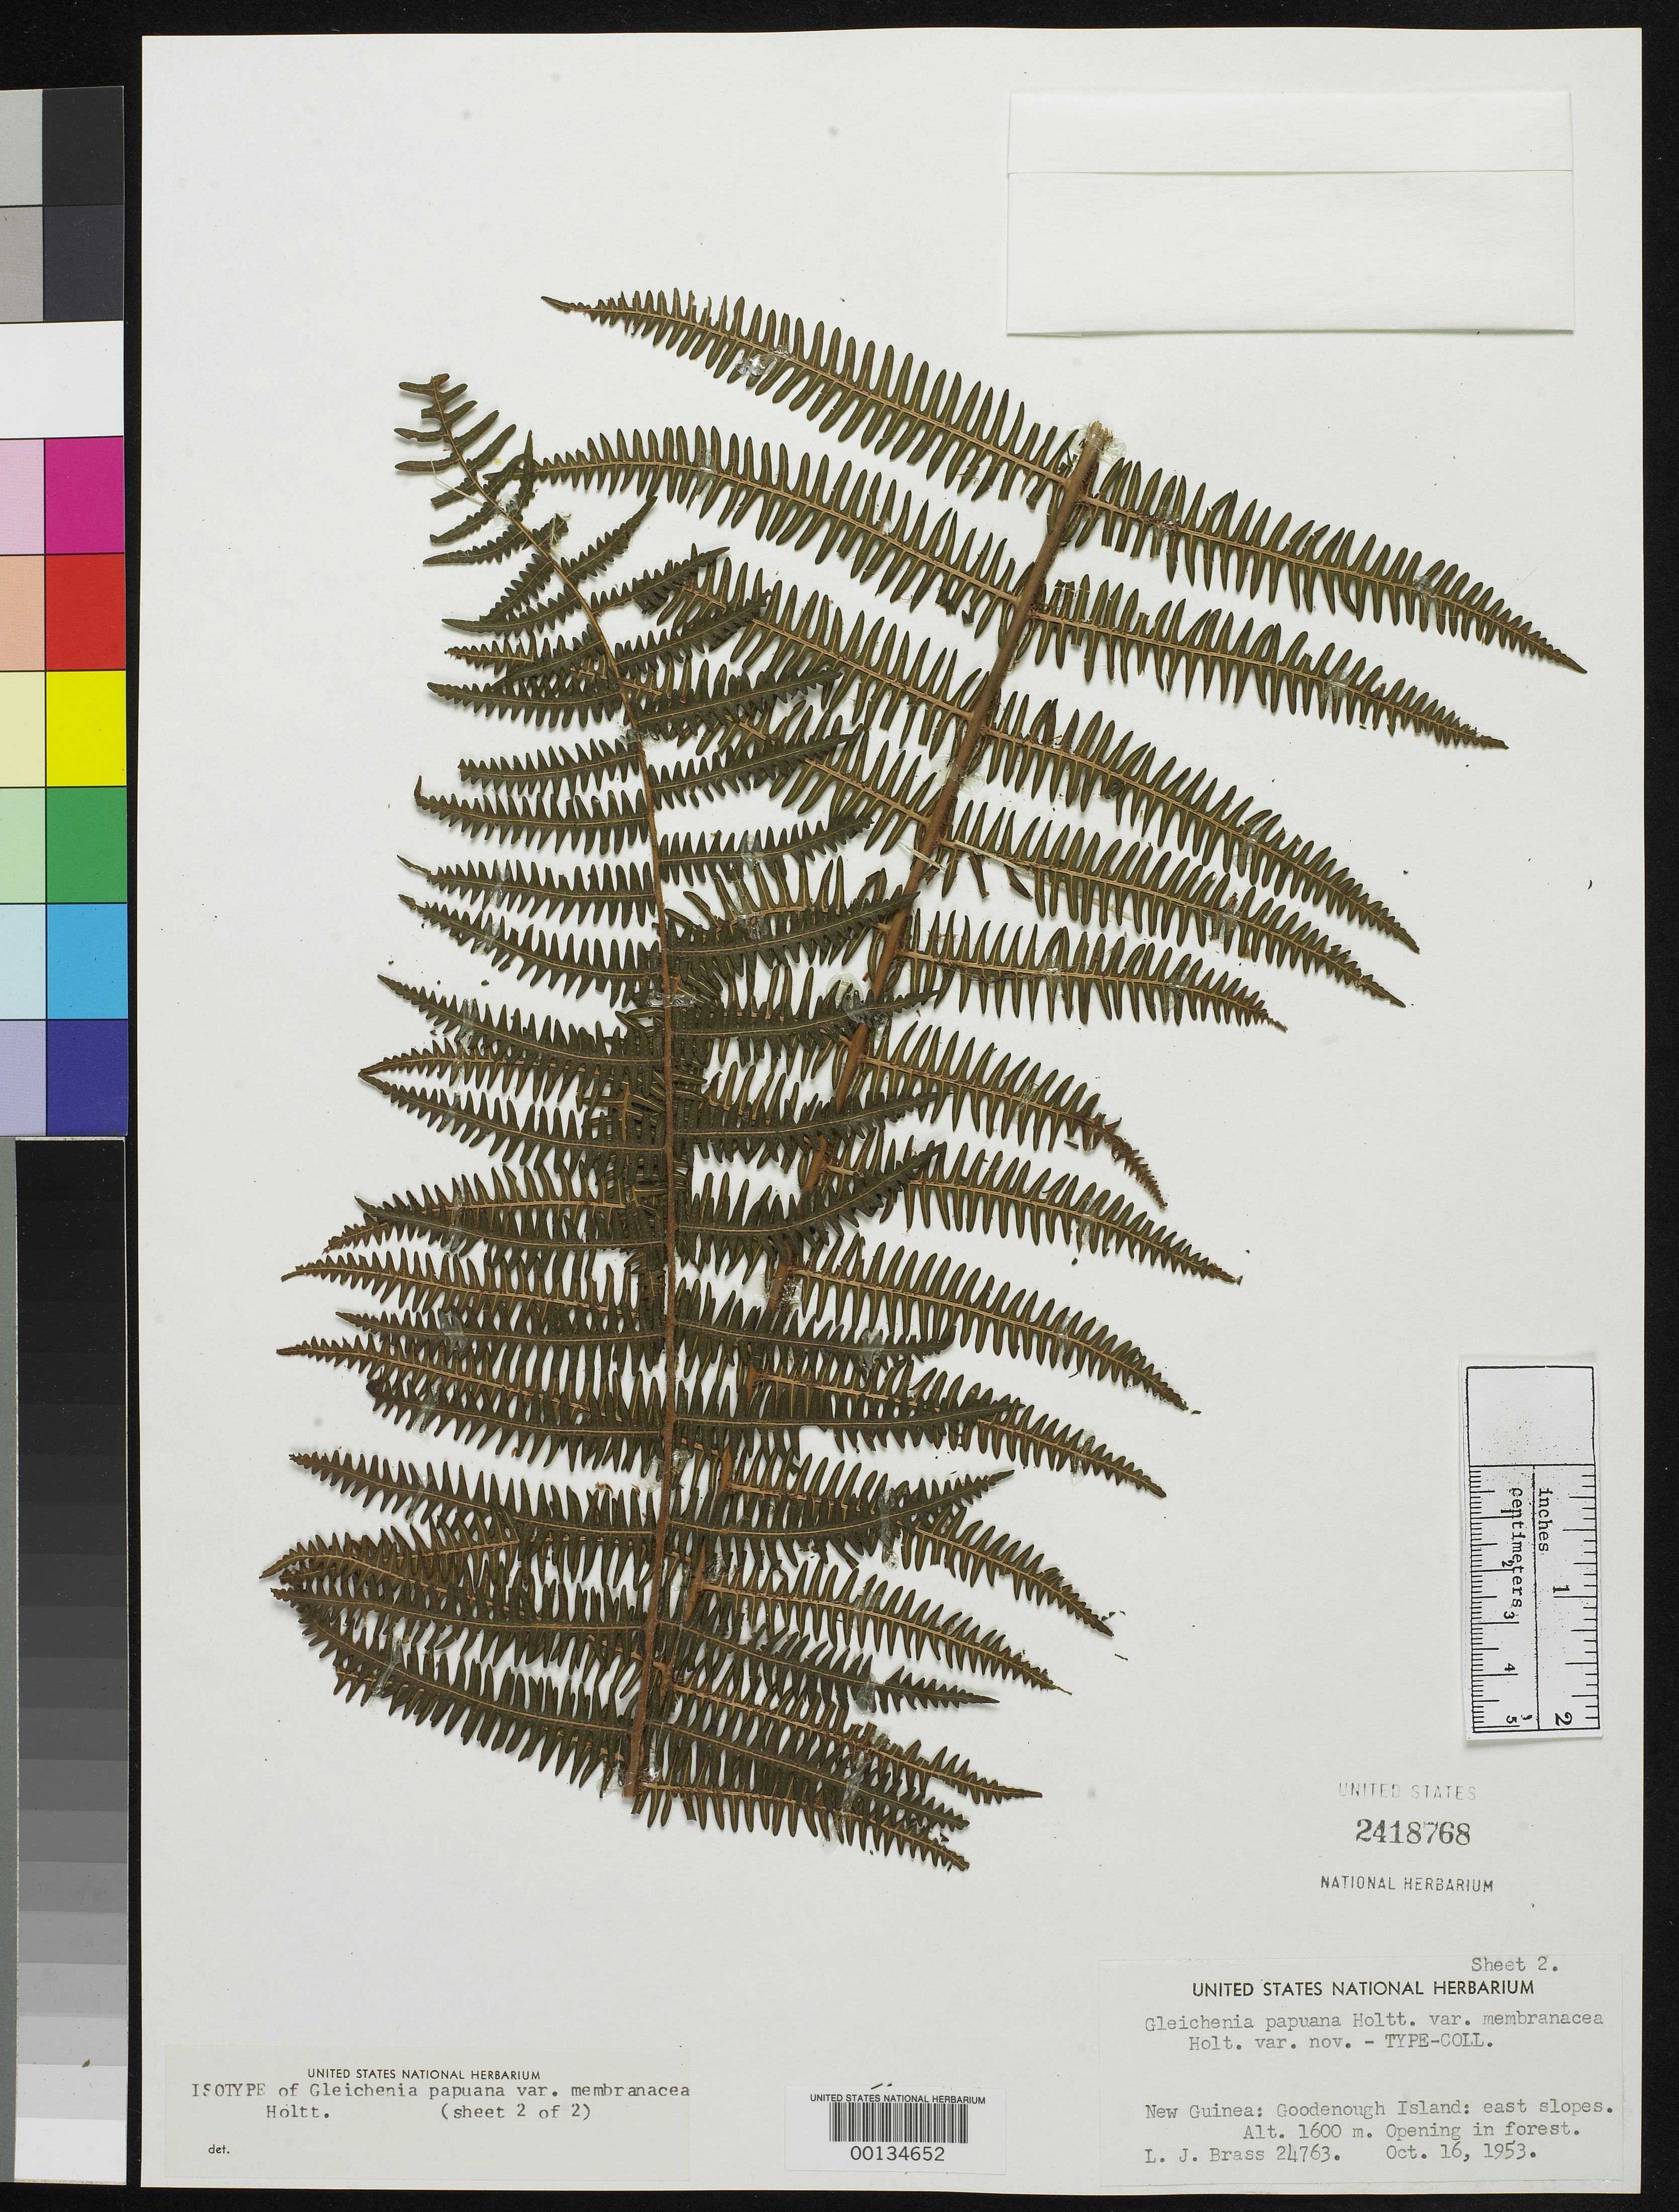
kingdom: Plantae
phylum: Tracheophyta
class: Polypodiopsida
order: Gleicheniales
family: Gleicheniaceae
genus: Gleichenia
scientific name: Gleichenia papuana var. membranacea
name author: Holttum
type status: Isotype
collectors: L. J. Brass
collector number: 24763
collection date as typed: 16 Oct 1953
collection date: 1953-10-16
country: Papua New Guinea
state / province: Milne Bay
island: Goodenough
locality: E slopes of island.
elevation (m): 1600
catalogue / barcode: US 2418768